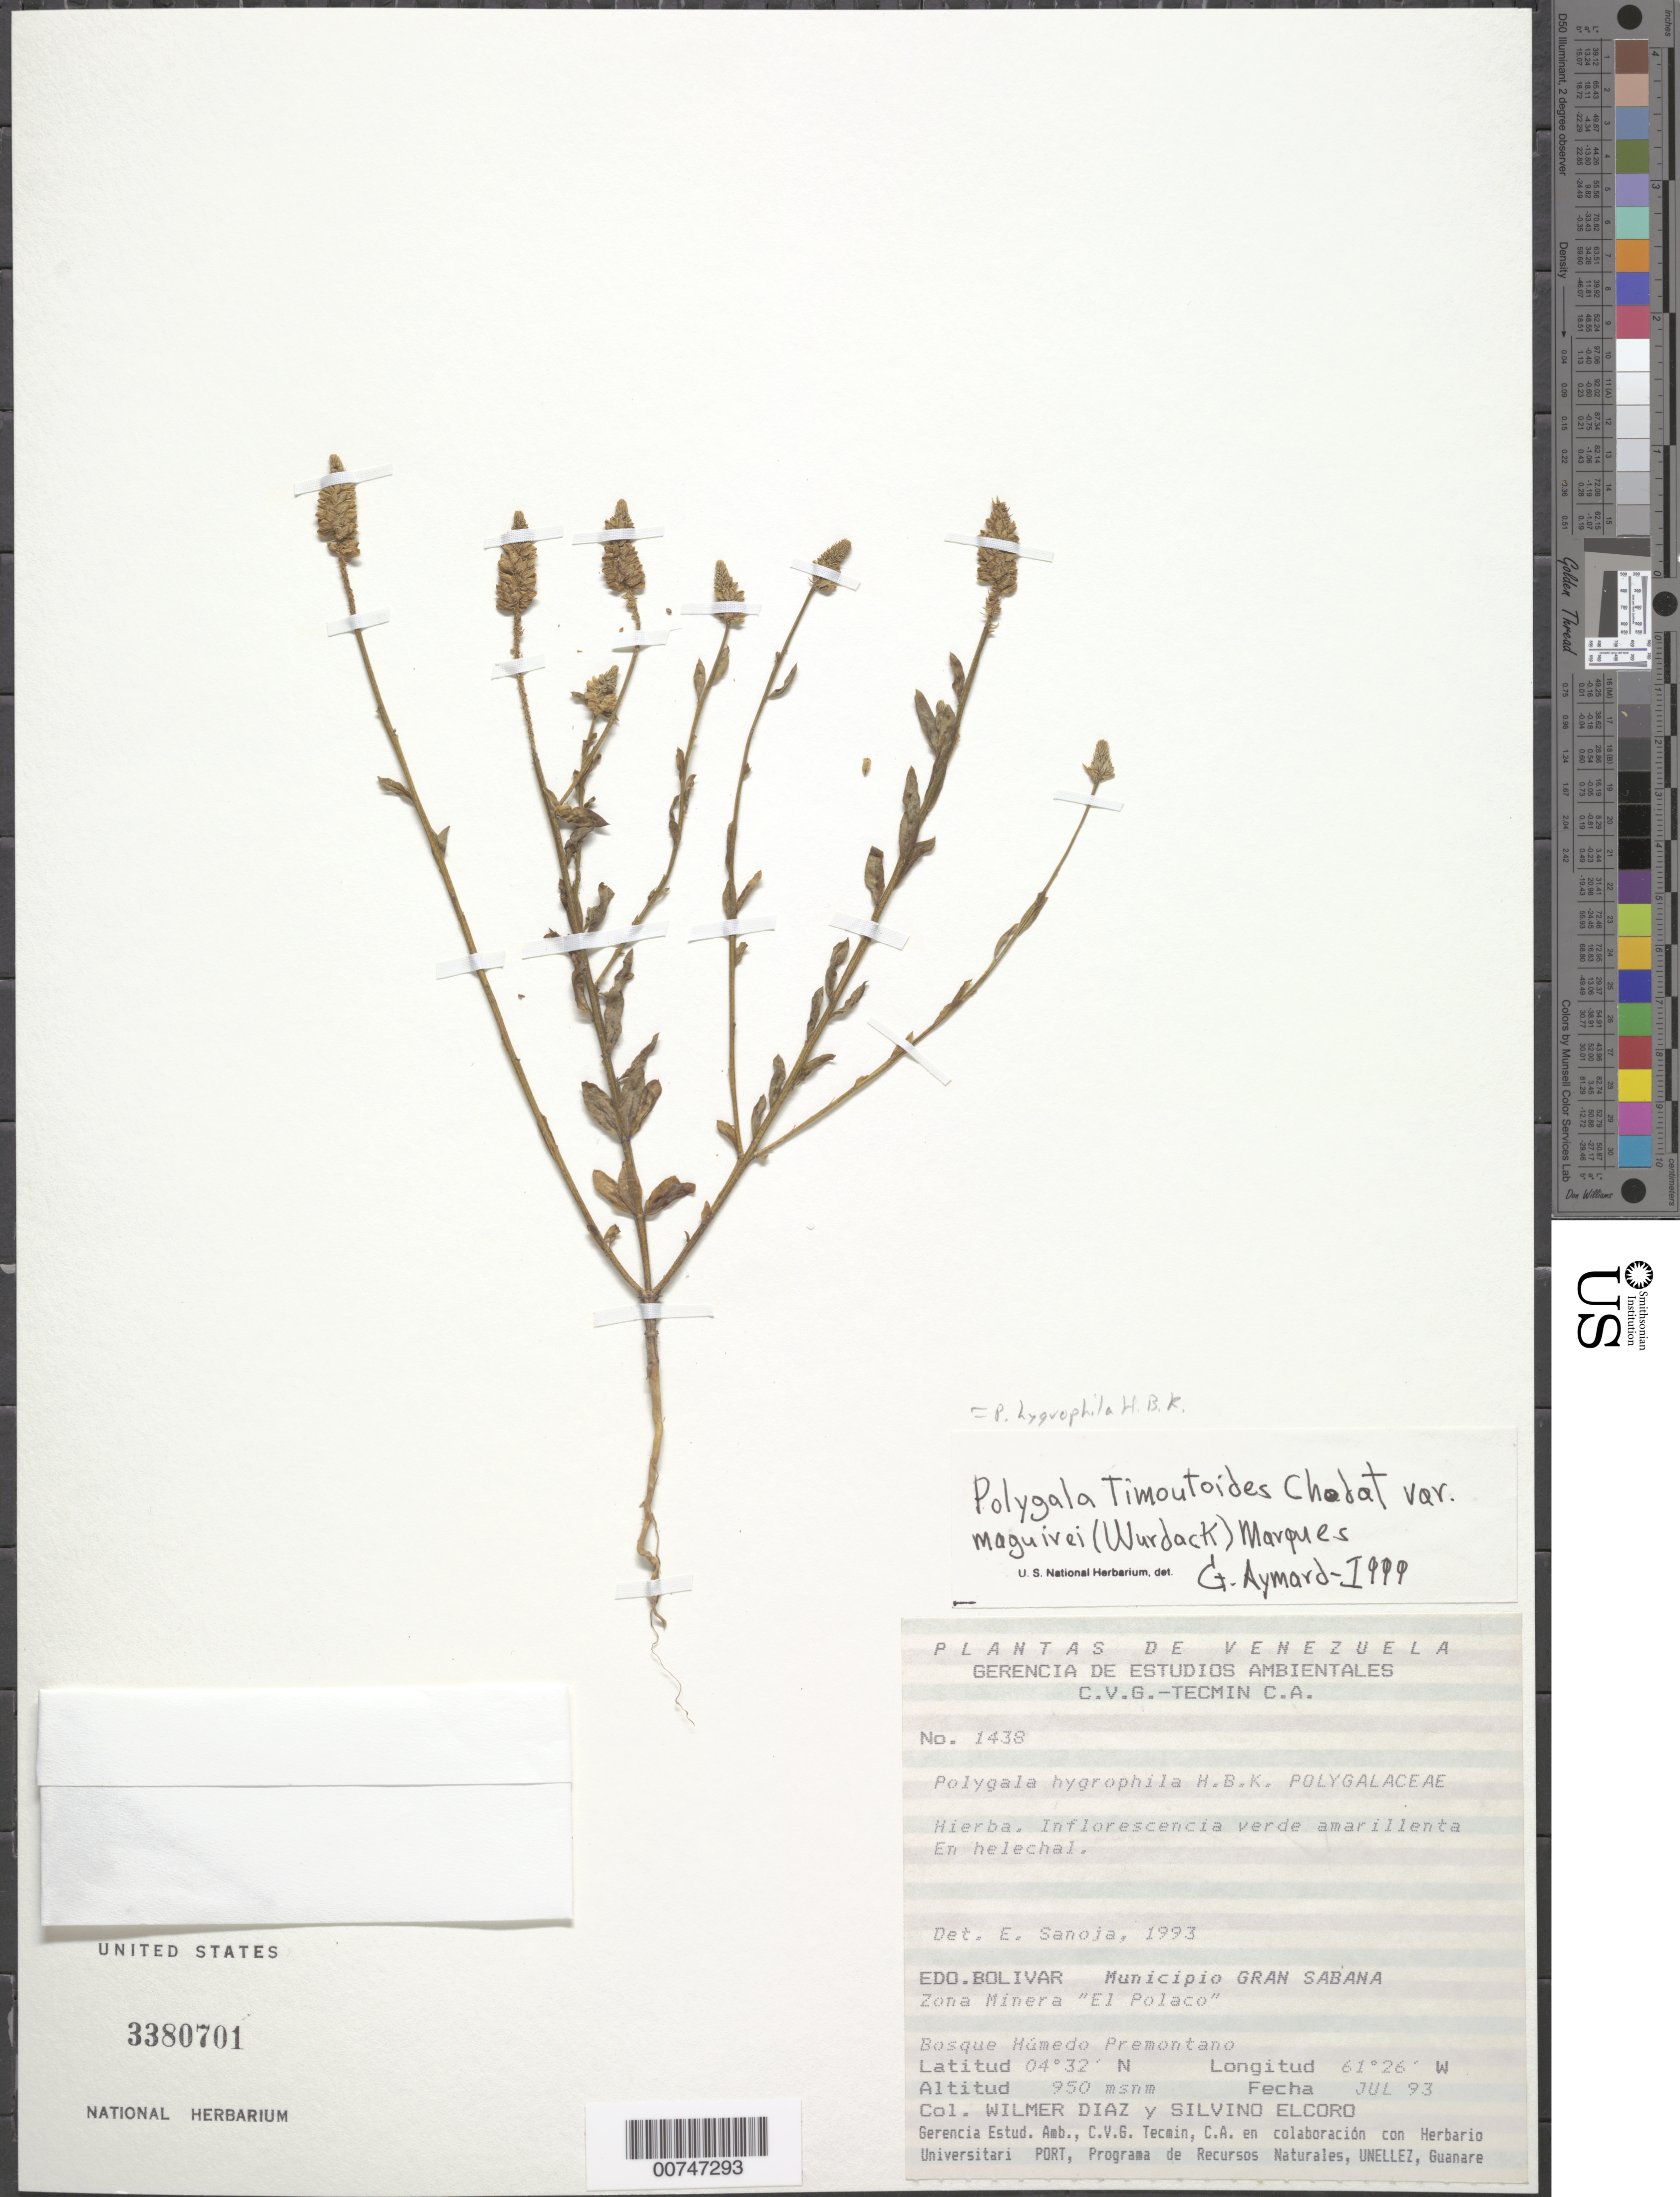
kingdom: Plantae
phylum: Tracheophyta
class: Magnoliopsida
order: Fabales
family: Polygalaceae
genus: Polygala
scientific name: Polygala hygrophila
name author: Kunth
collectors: W. Díaz P. & S. Elcoro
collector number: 1438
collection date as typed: Jul-93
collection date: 1993-07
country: Venezuela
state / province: Bolívar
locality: Mun. Gran Sabana, Zona Minera "El Polaco"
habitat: Helechal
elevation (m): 950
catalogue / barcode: US 3380701